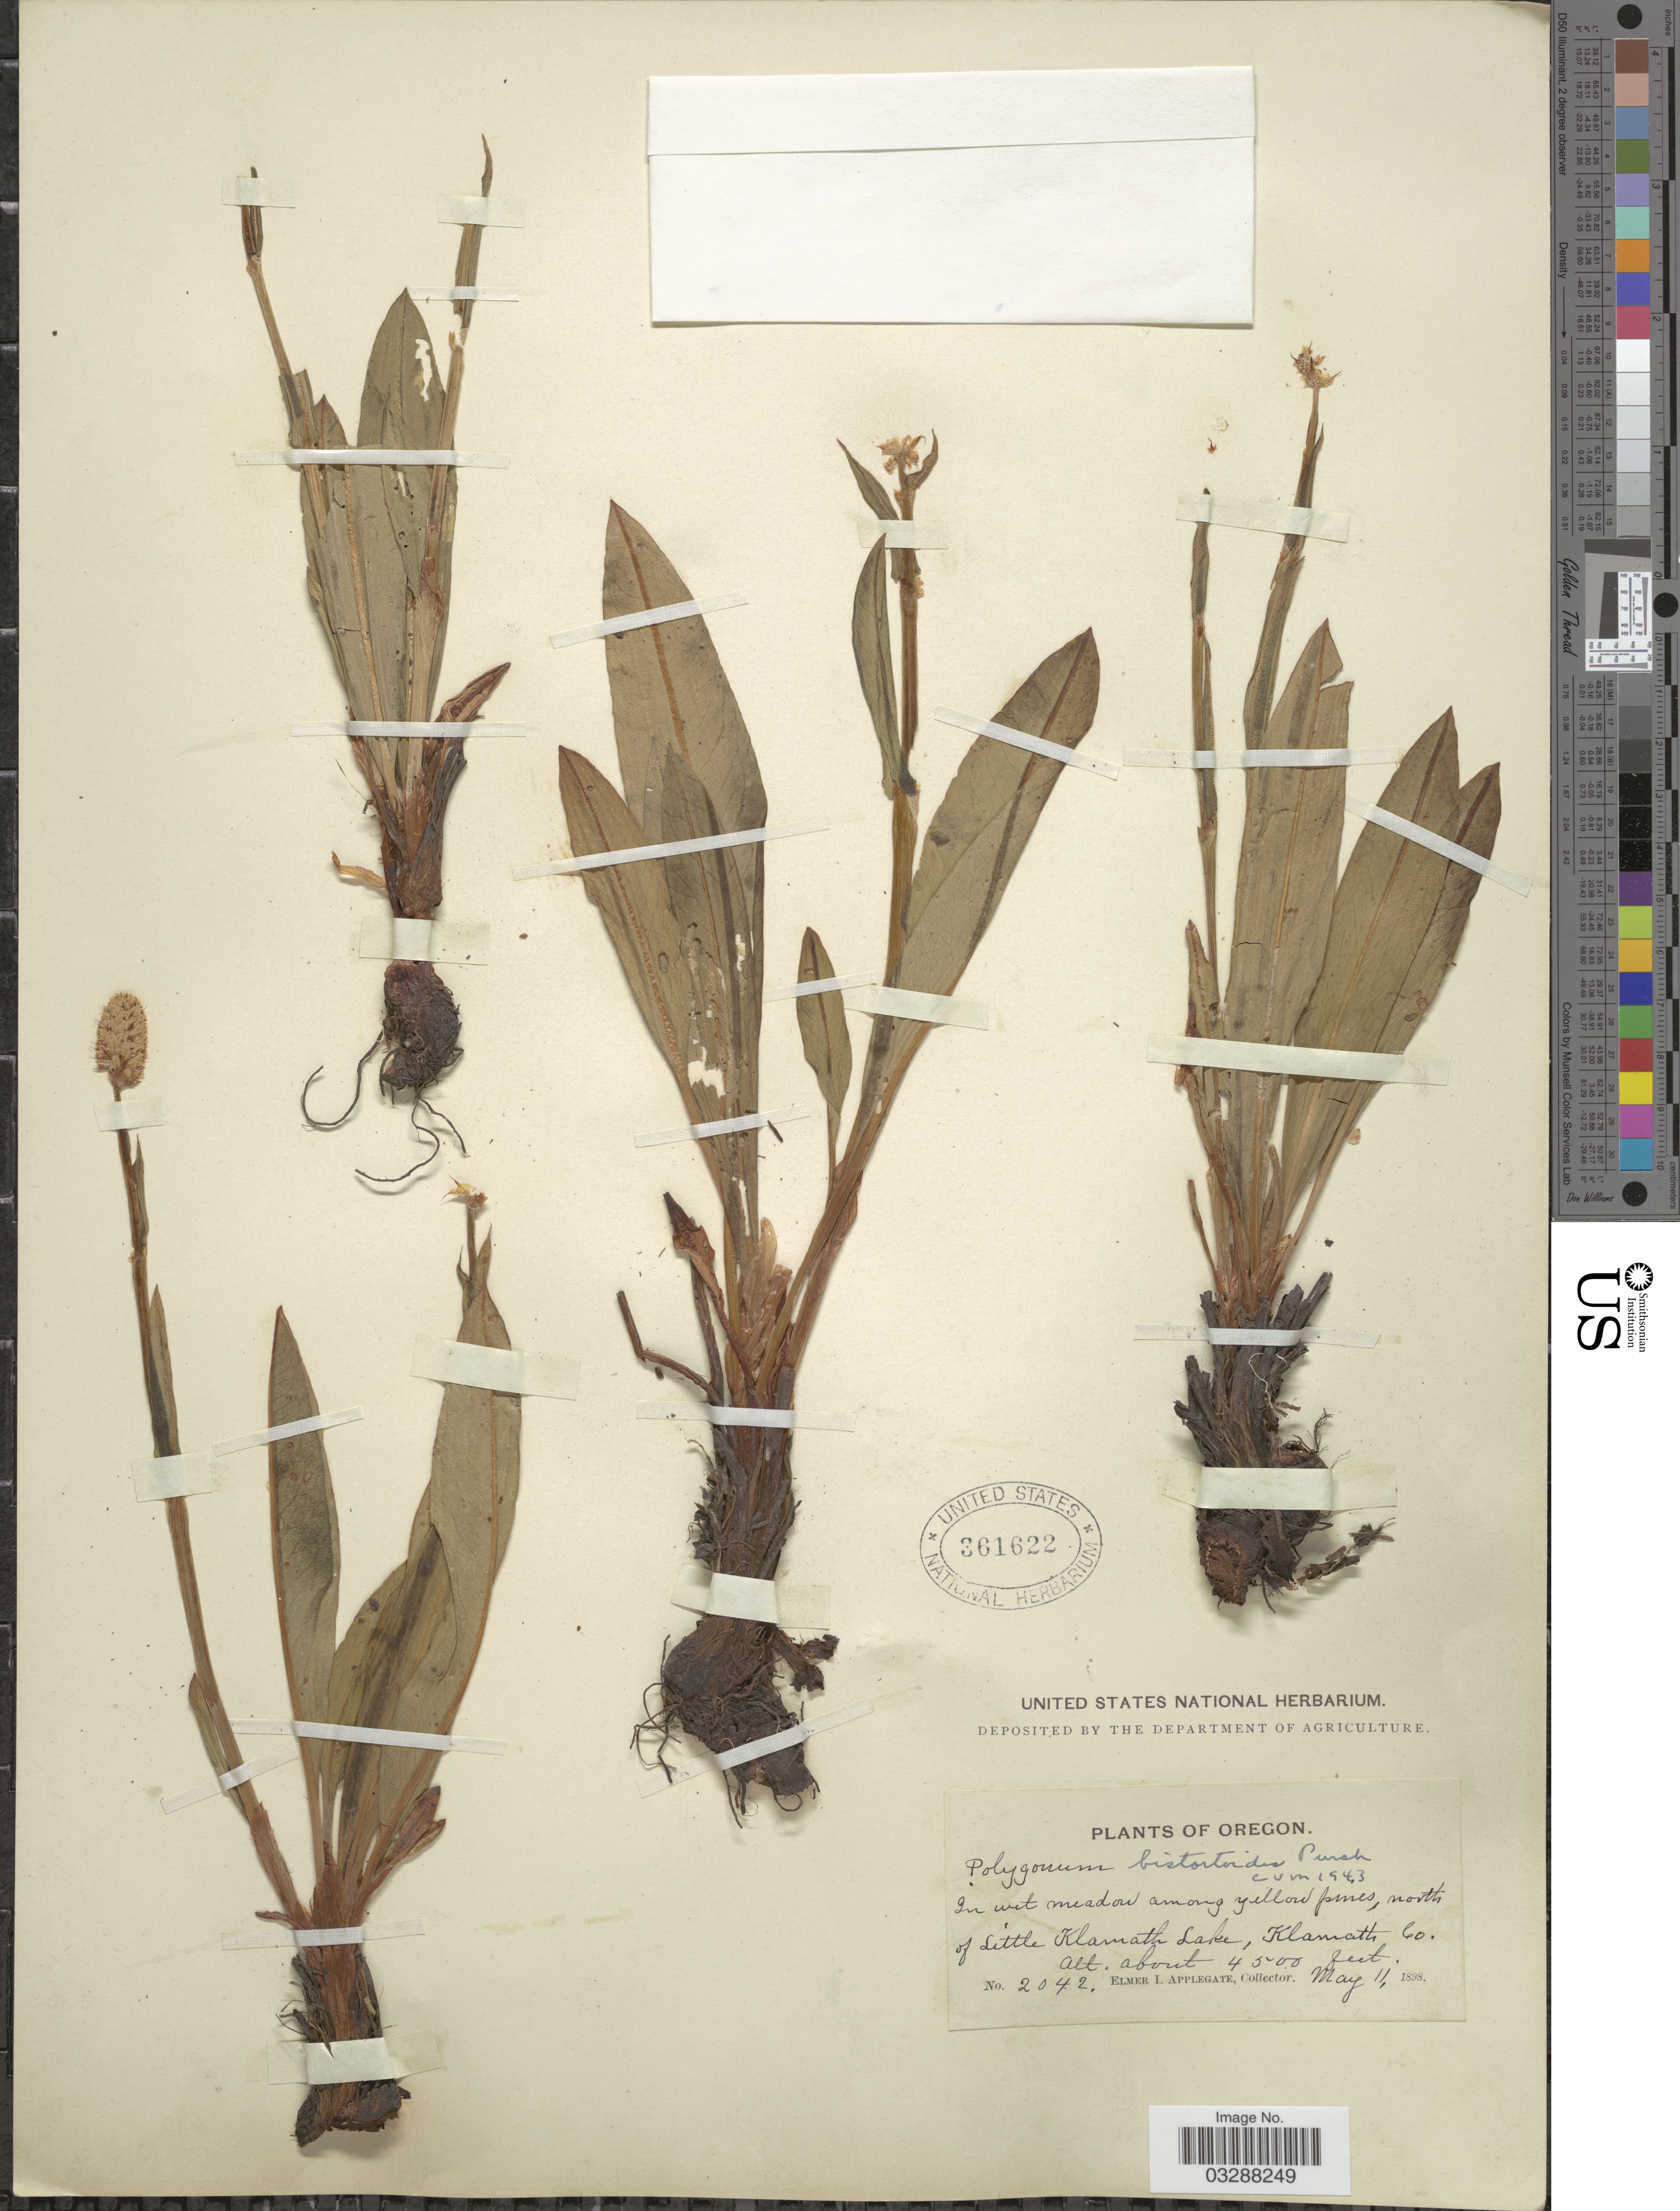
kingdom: Plantae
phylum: Tracheophyta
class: Magnoliopsida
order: Caryophyllales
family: Polygonaceae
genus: Bistorta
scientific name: Bistorta bistortoides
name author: (Pursh) Small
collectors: E. I. Applegate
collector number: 2042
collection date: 1898-05-11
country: United States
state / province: Oregon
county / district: Klamath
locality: North of Little Klamath Lake, Klamath Co.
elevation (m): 1372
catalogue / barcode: US 361622